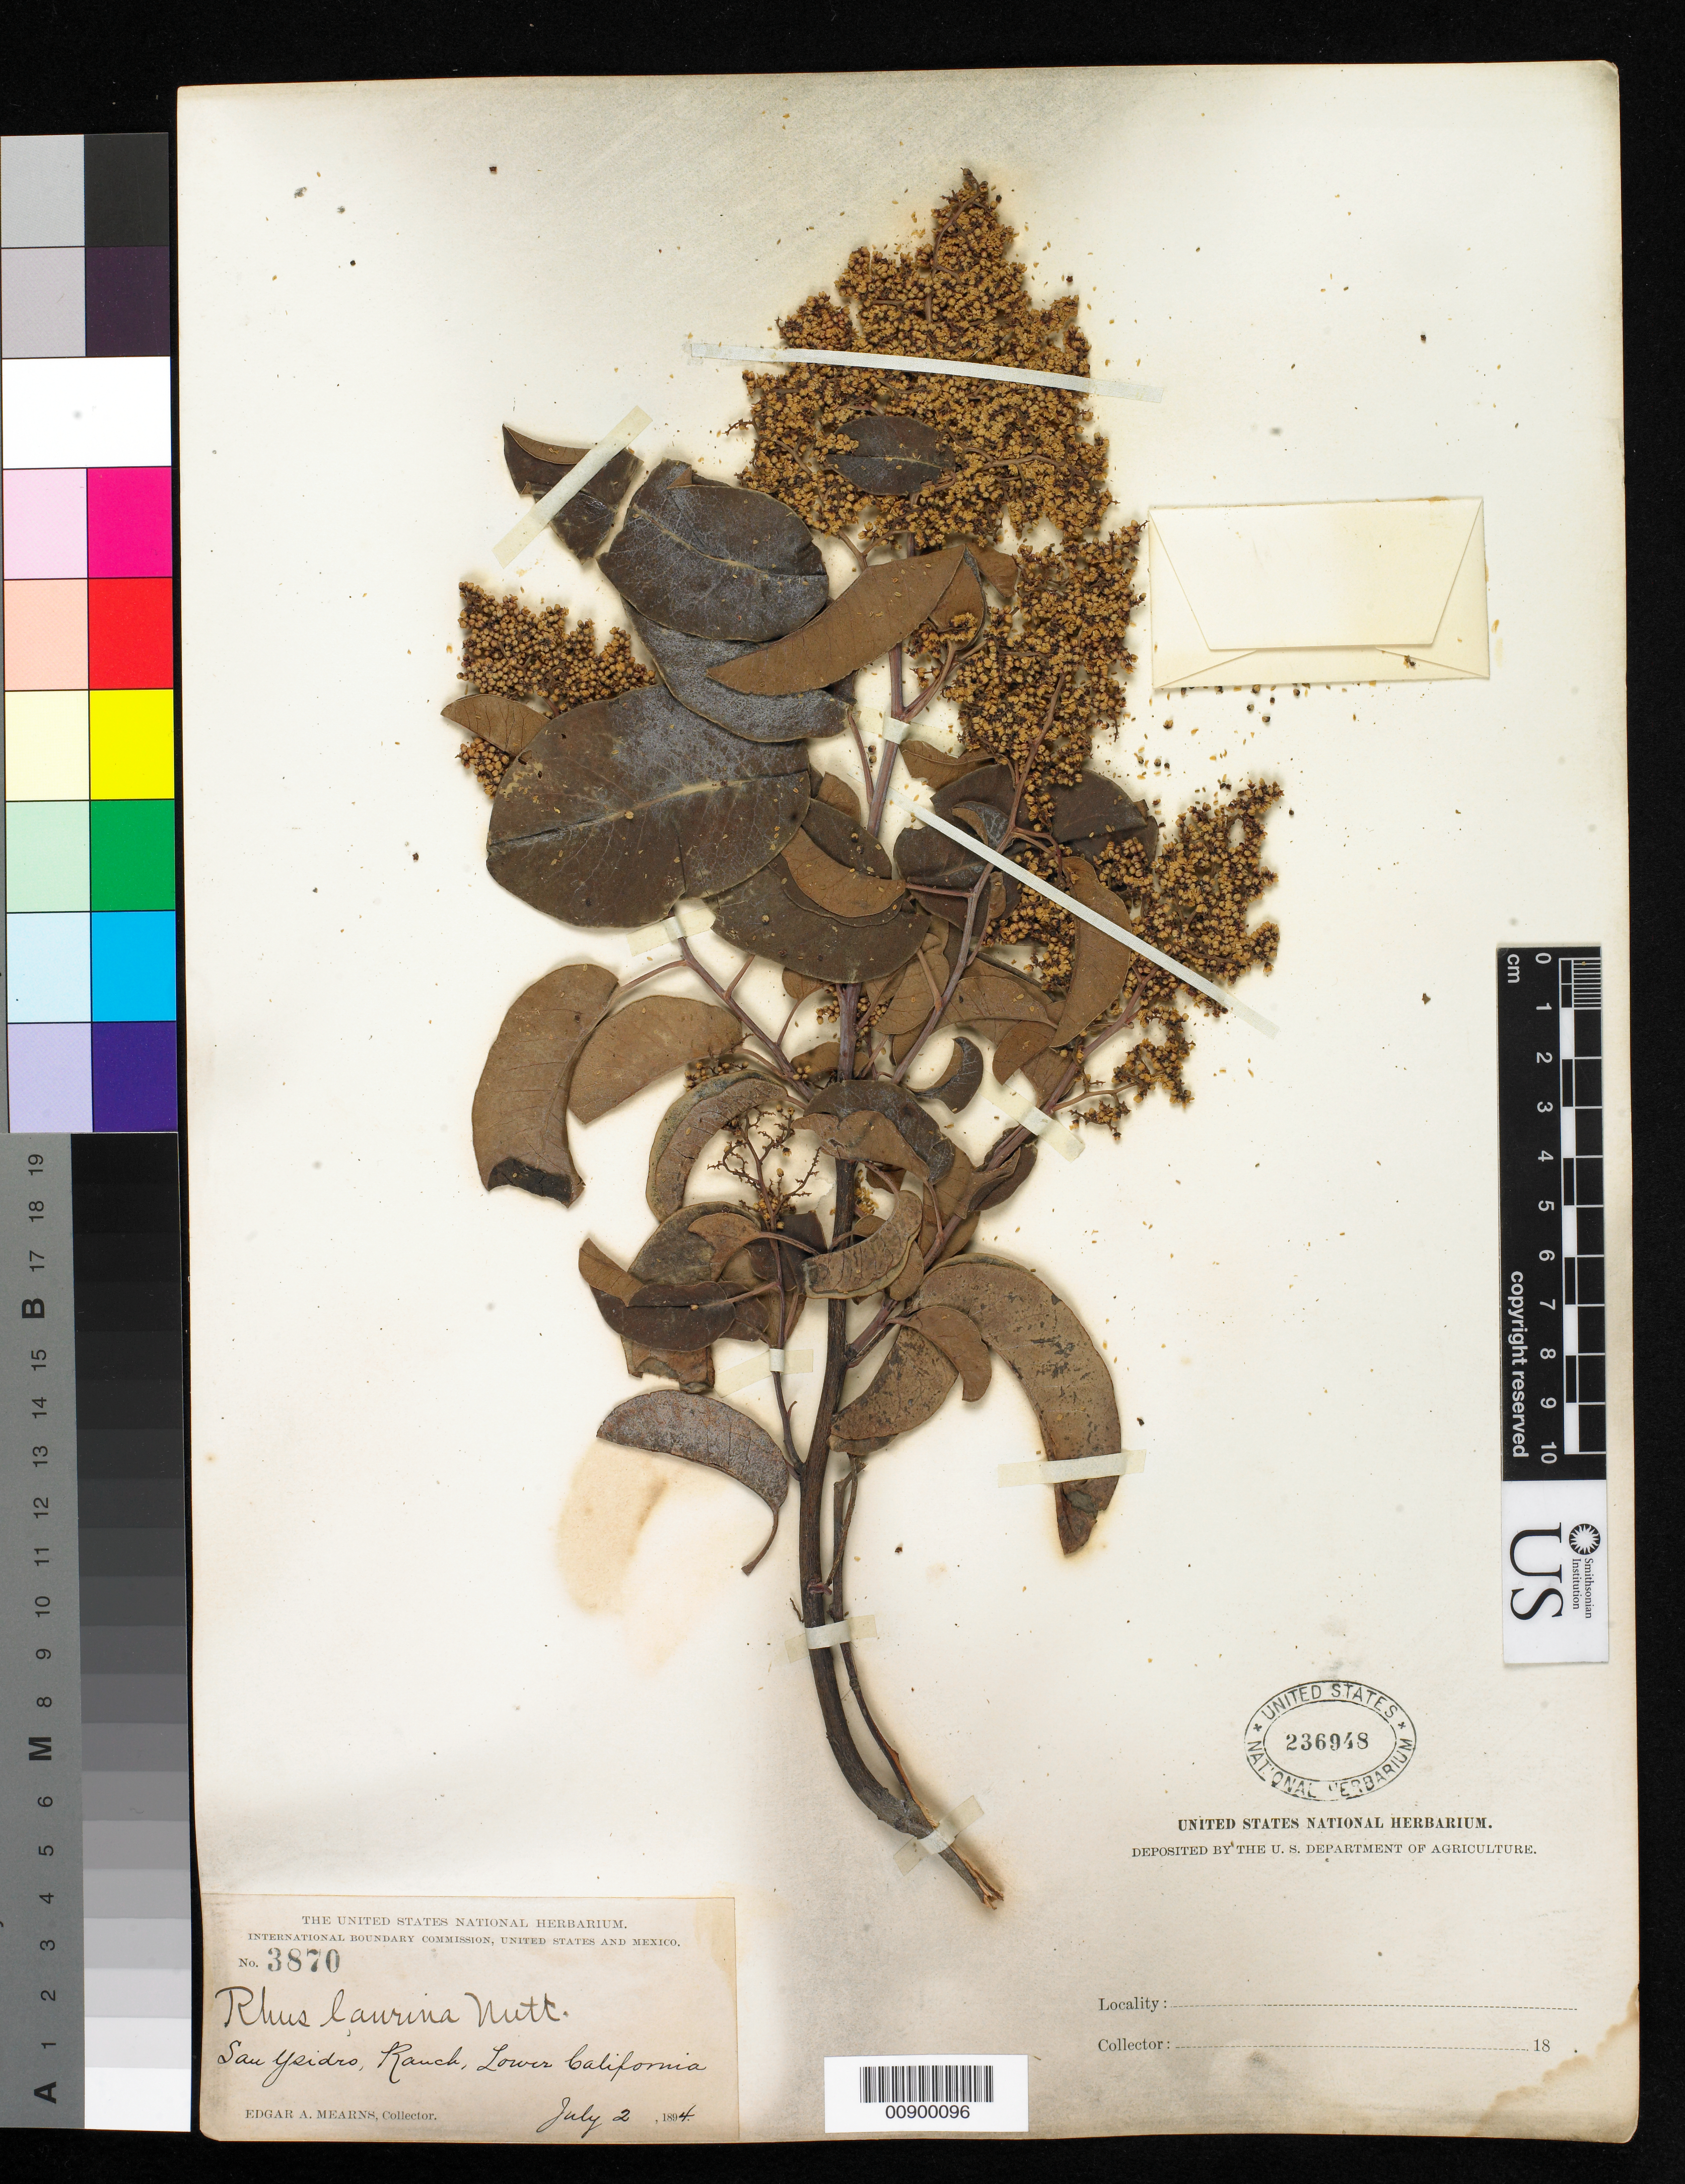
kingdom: Plantae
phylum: Tracheophyta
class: Magnoliopsida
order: Sapindales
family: Anacardiaceae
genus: Malosma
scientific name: Malosma laurina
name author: (Nutt.) Nutt. ex Abrams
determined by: Mitchell, John D.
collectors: E. A. Mearns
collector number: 3870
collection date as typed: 02 Jul 1894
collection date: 1894-07-02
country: Mexico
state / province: Baja California Norte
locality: San Ysidro Ranch, Lower California.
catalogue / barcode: US 236948